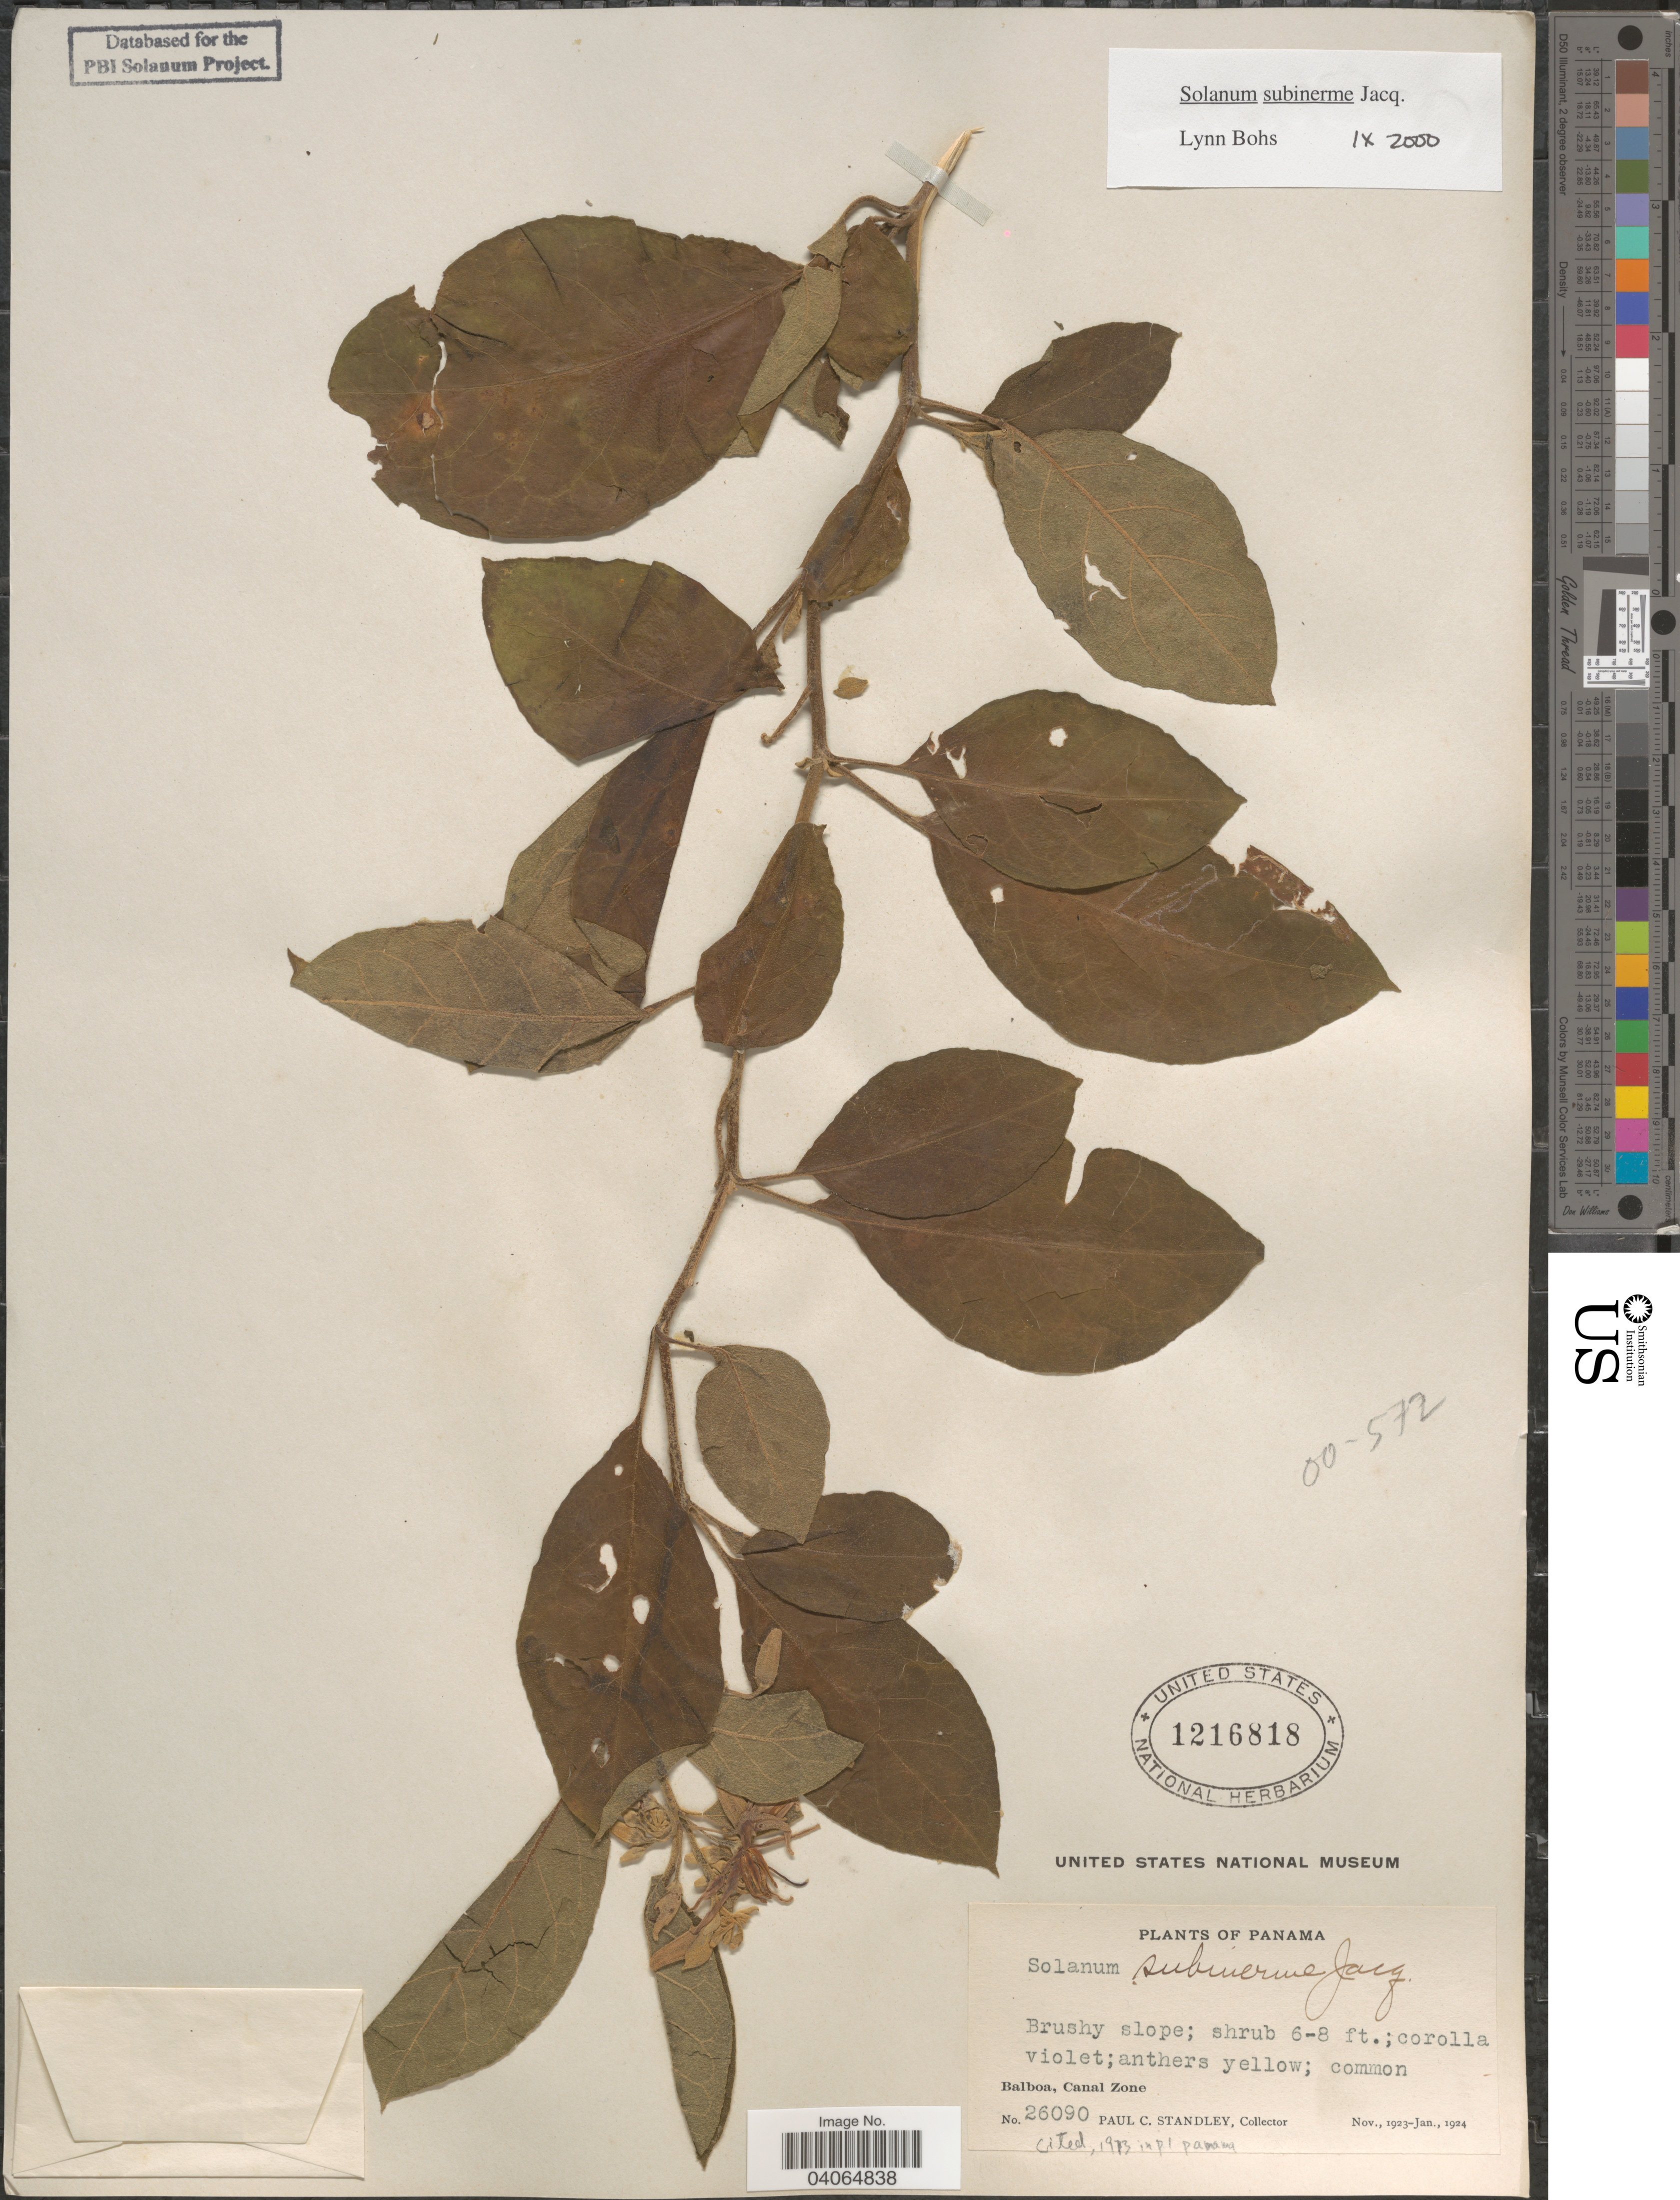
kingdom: Plantae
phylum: Tracheophyta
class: Magnoliopsida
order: Solanales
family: Solanaceae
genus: Solanum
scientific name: Solanum subinerme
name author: Jacq.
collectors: P. C. Standley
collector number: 26090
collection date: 1923-11/1924-01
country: Panama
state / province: Colón / Panamá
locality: Balboa, Canal Zone.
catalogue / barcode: US 1216818